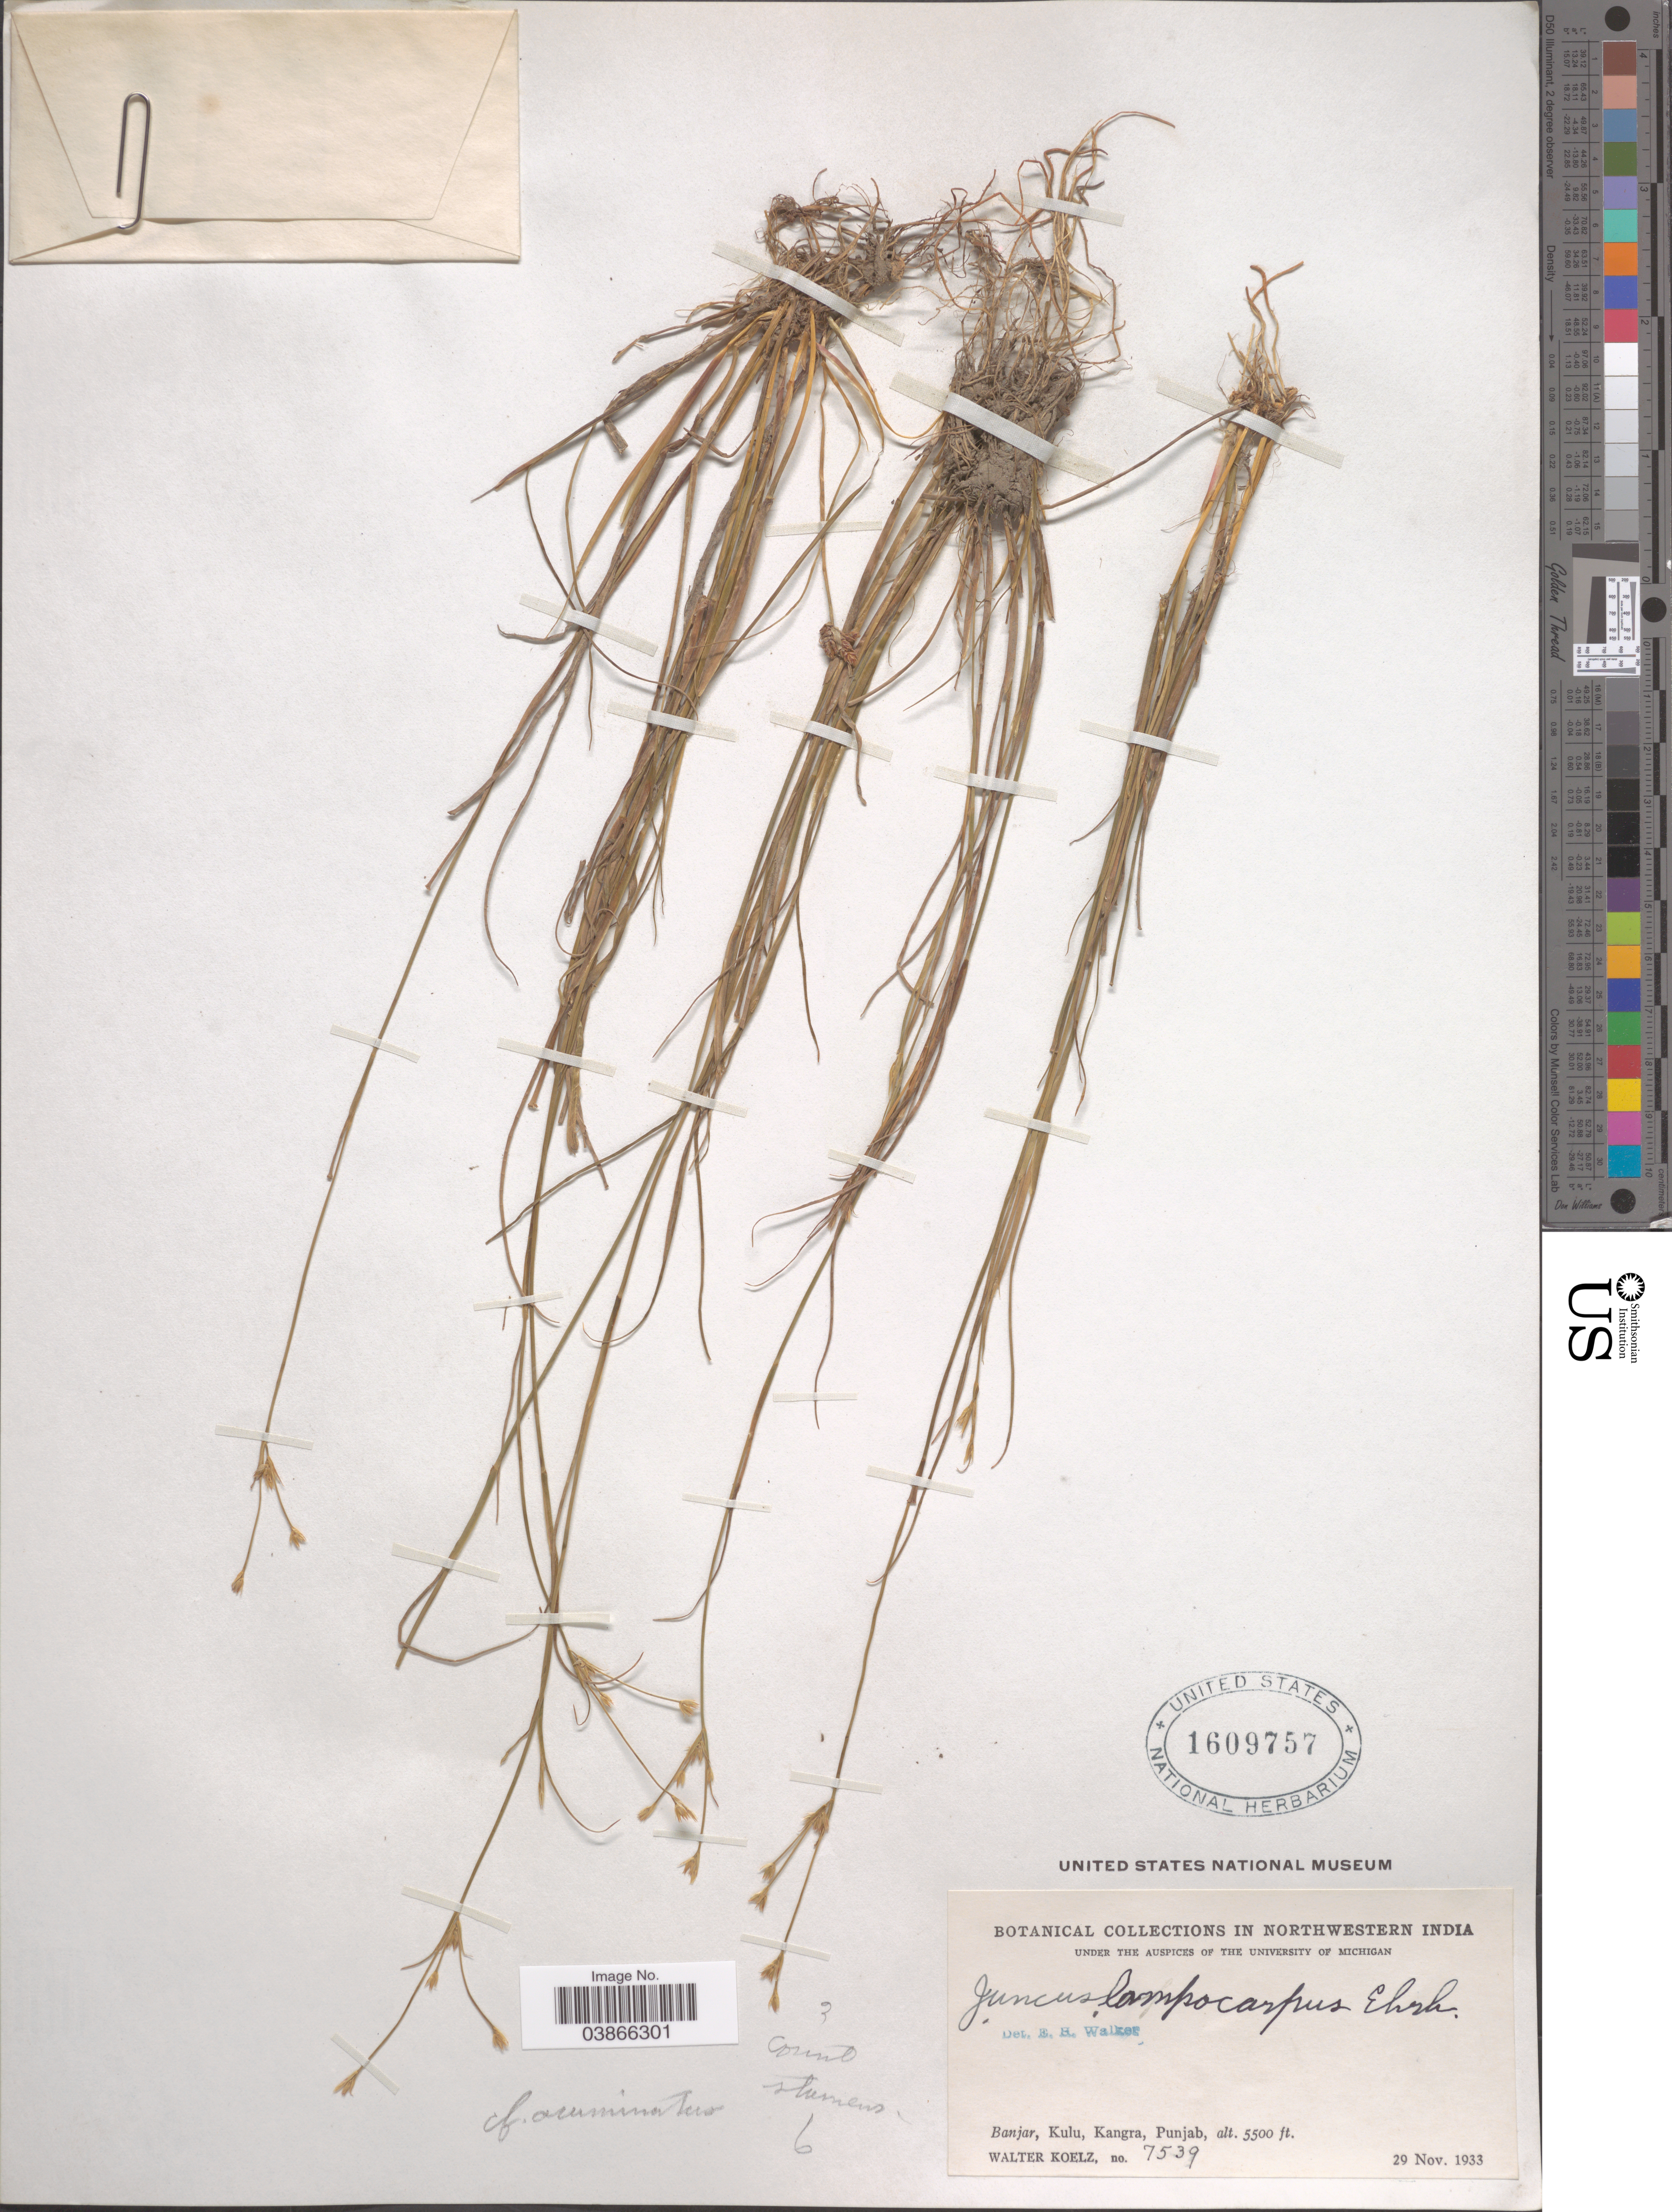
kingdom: Plantae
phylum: Tracheophyta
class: Liliopsida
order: Poales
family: Juncaceae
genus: Juncus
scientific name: Juncus lampocarpus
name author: Ehrh.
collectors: W. N. Koelz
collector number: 7539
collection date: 1933-11-29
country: India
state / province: Punjab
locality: Northwestern India. Banjar, Kulu, Kangra.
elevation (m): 1676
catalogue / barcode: US 1609757